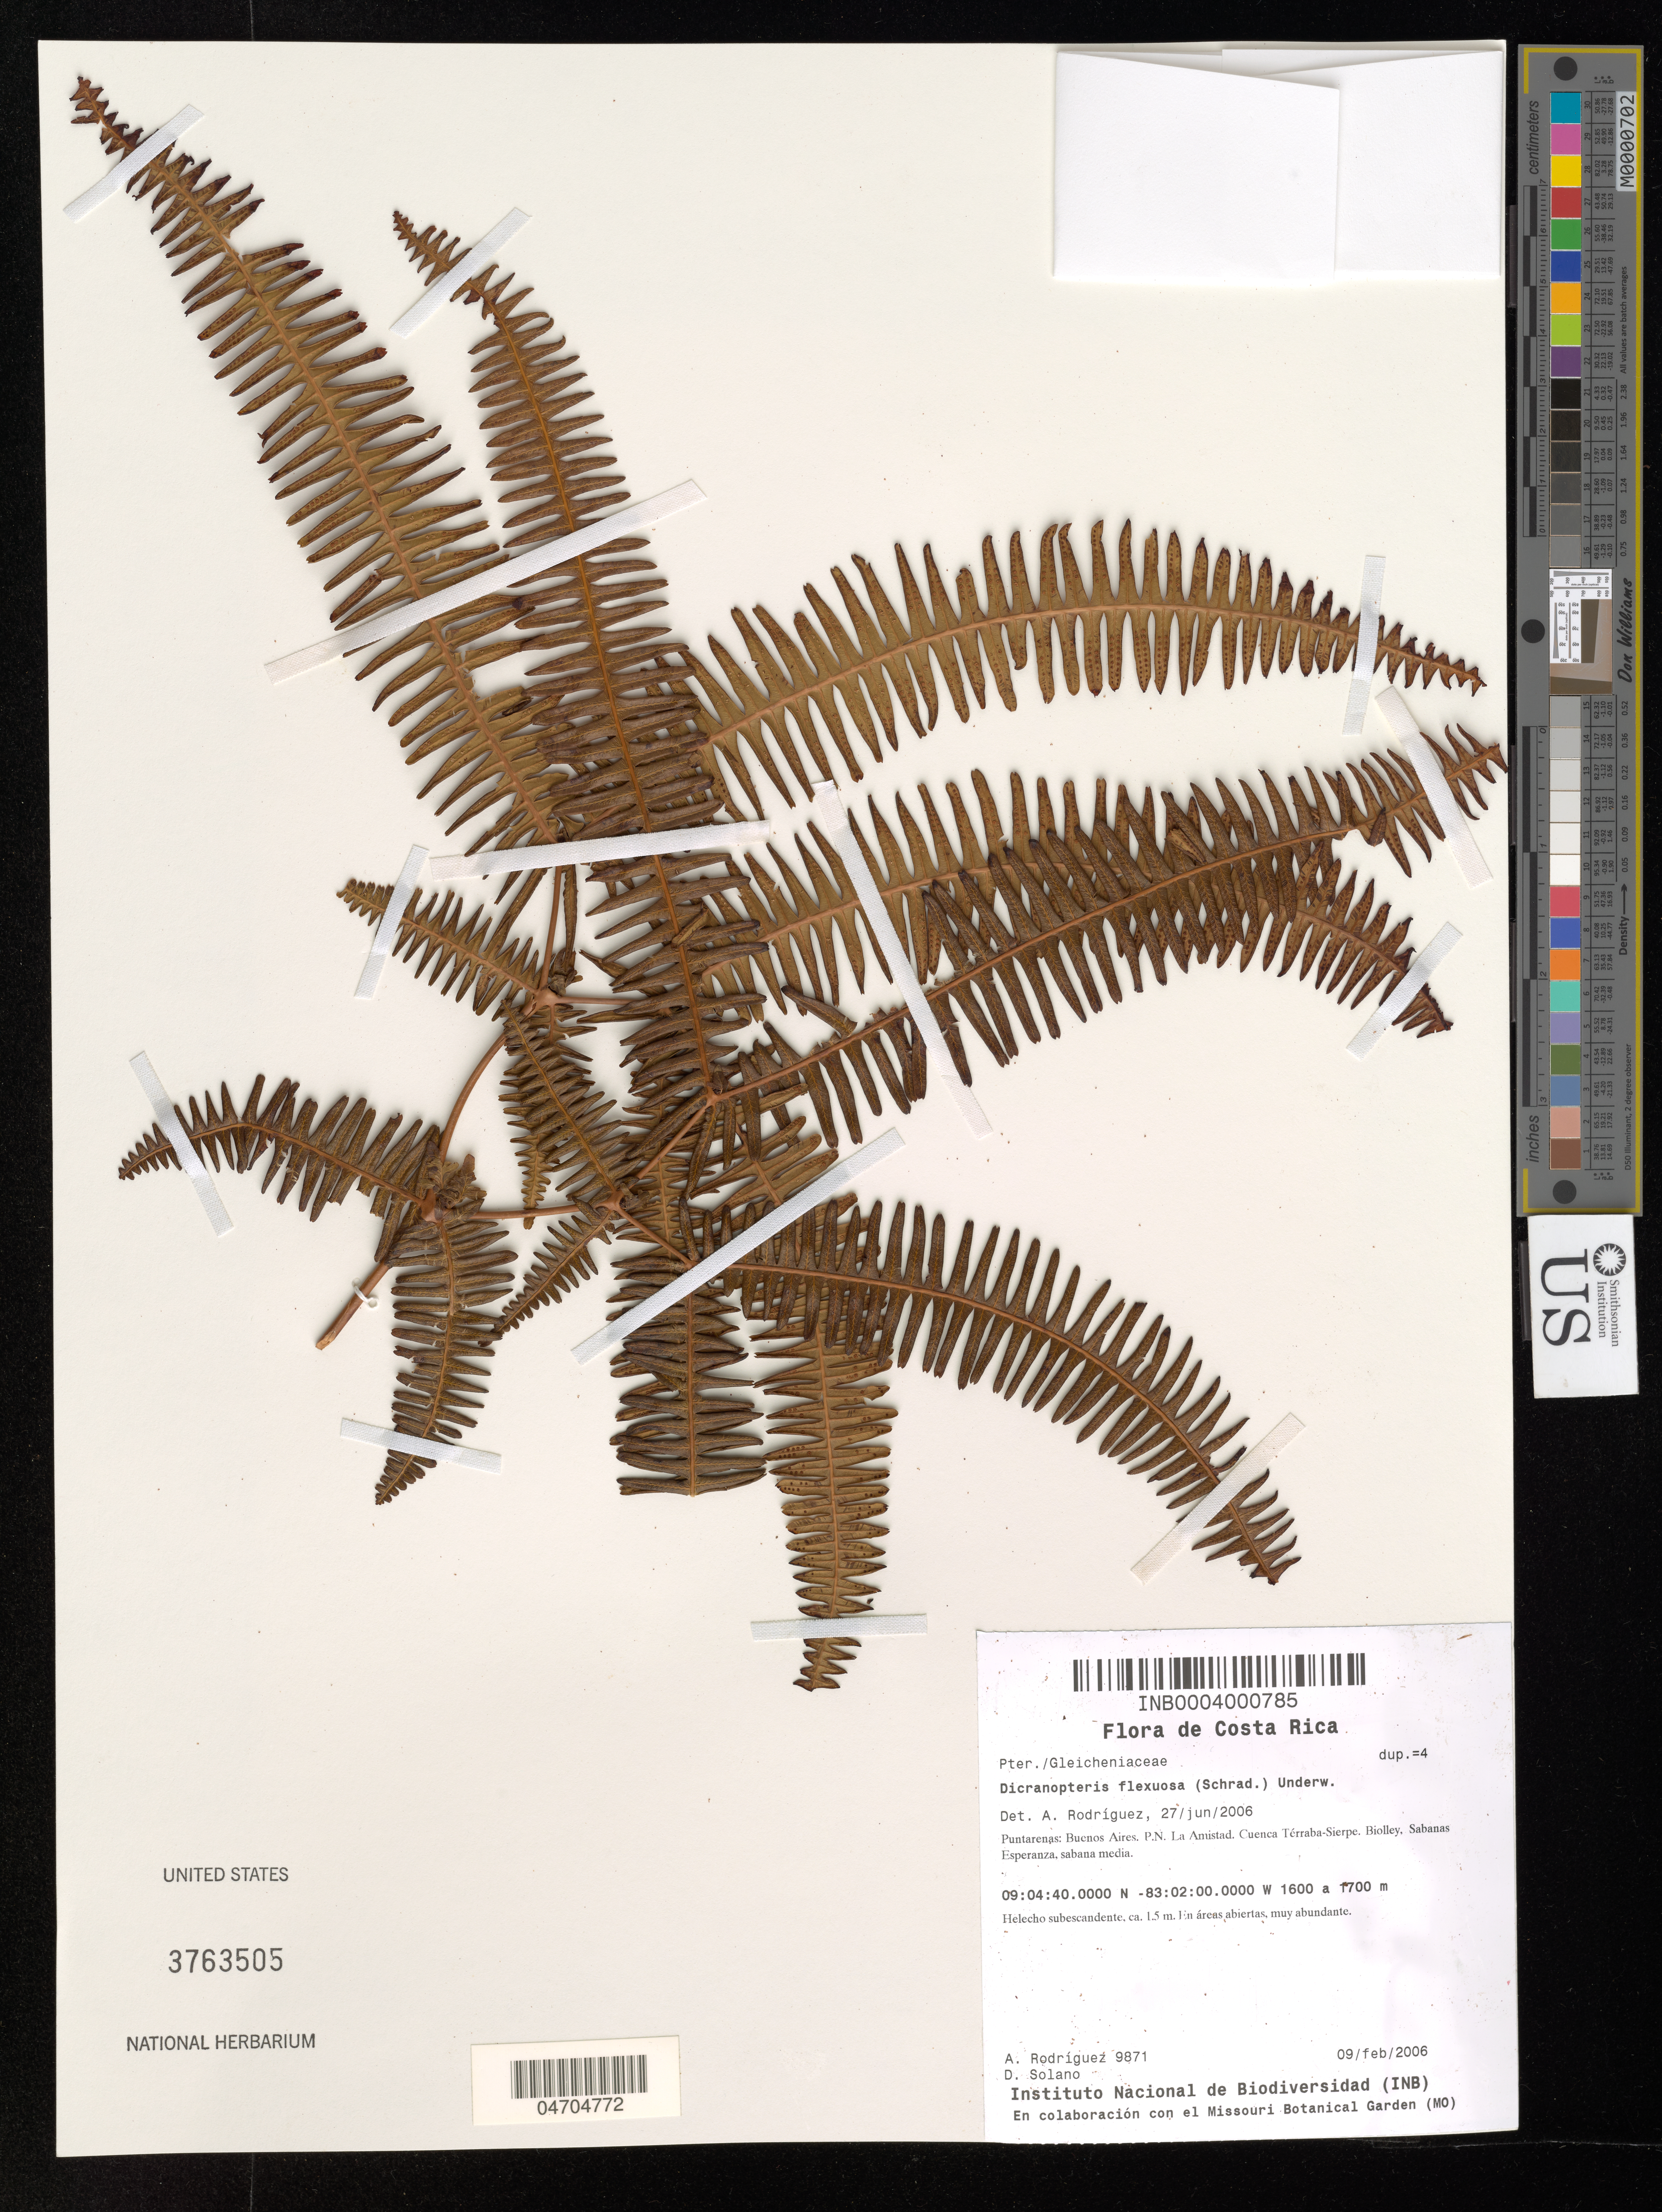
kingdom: Plantae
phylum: Tracheophyta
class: Polypodiopsida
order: Gleicheniales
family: Gleicheniaceae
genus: Dicranopteris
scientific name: Dicranopteris flexuosa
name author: (Schrad.) Underw.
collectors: A. Rodríguez & D. Solano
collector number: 9871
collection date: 2006-02-09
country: Costa Rica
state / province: Puntarenas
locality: Buenos Aires. P. N. La Amistad. Cuenca Térraba-Sierpe. Biolley. Sabanas Esperanza, sabana media.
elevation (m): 1600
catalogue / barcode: US 3763505